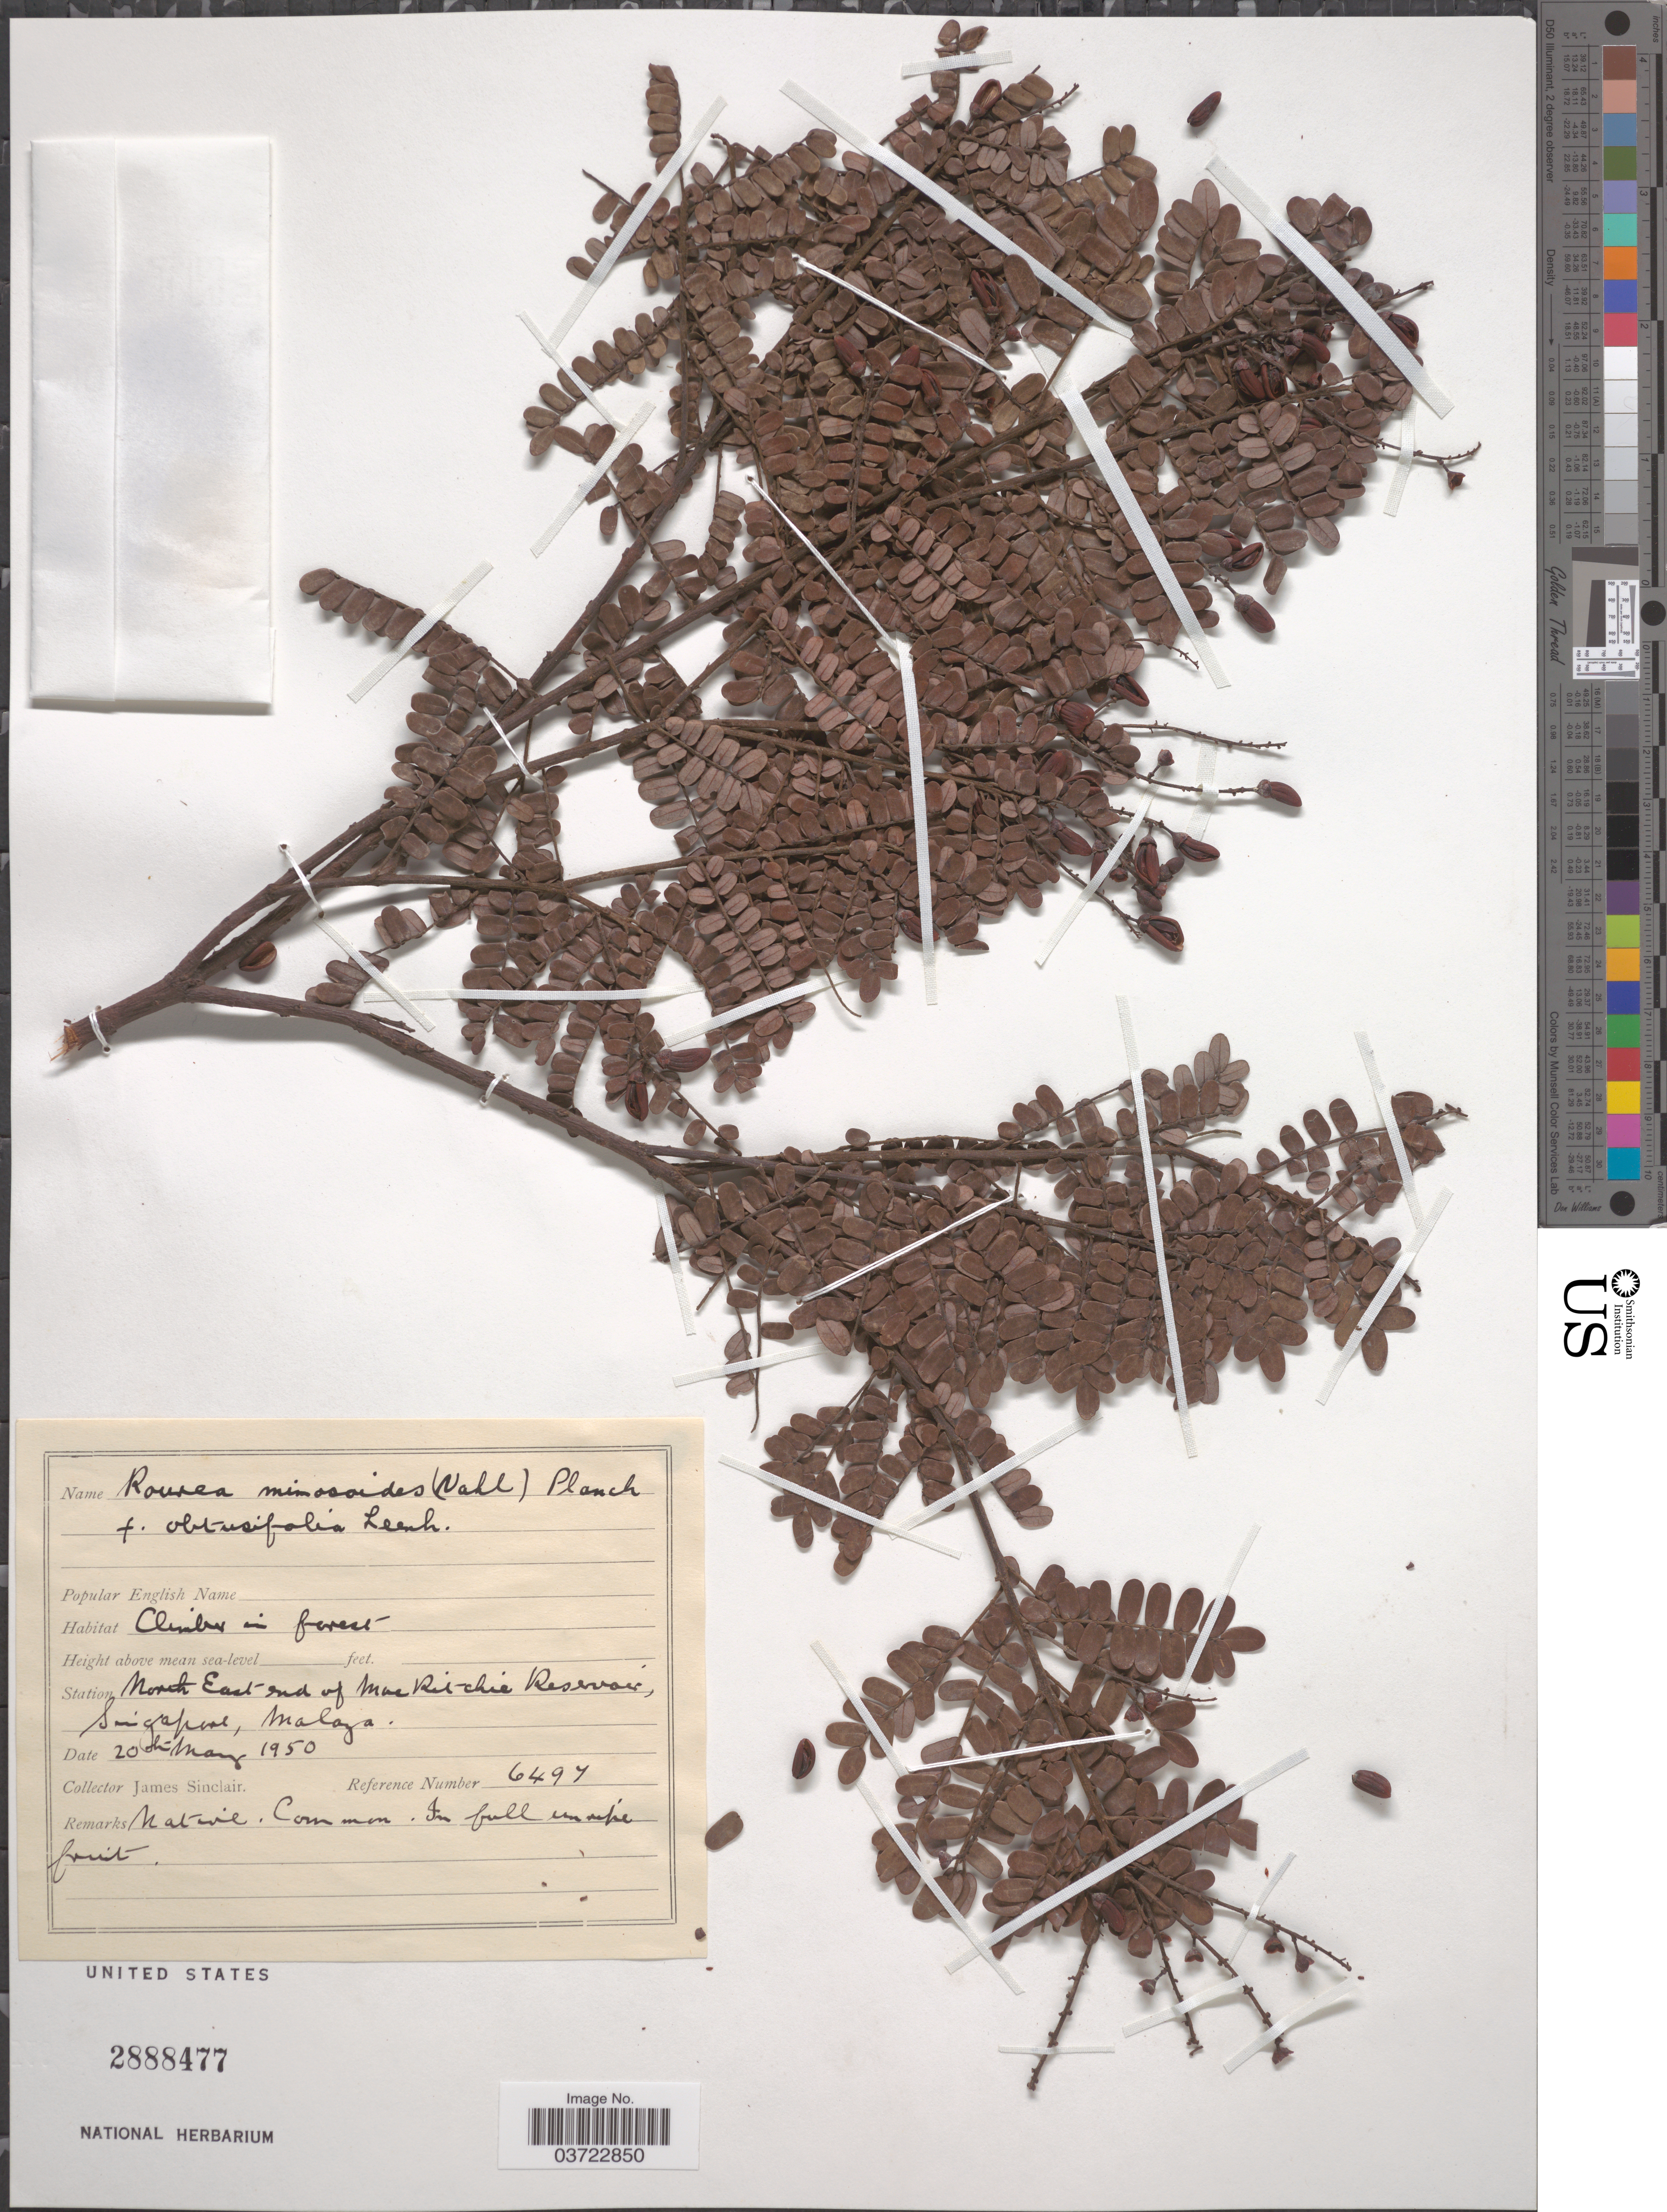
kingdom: Plantae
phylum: Tracheophyta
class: Magnoliopsida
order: Oxalidales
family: Connaraceae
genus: Rourea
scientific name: Rourea mimosoides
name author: (Vahl) Planch.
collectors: J. Sinclair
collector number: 6497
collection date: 1950-05-20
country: Singapore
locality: Station North East end of MacRitchie Reservoir, Malaya.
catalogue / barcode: US 2888477